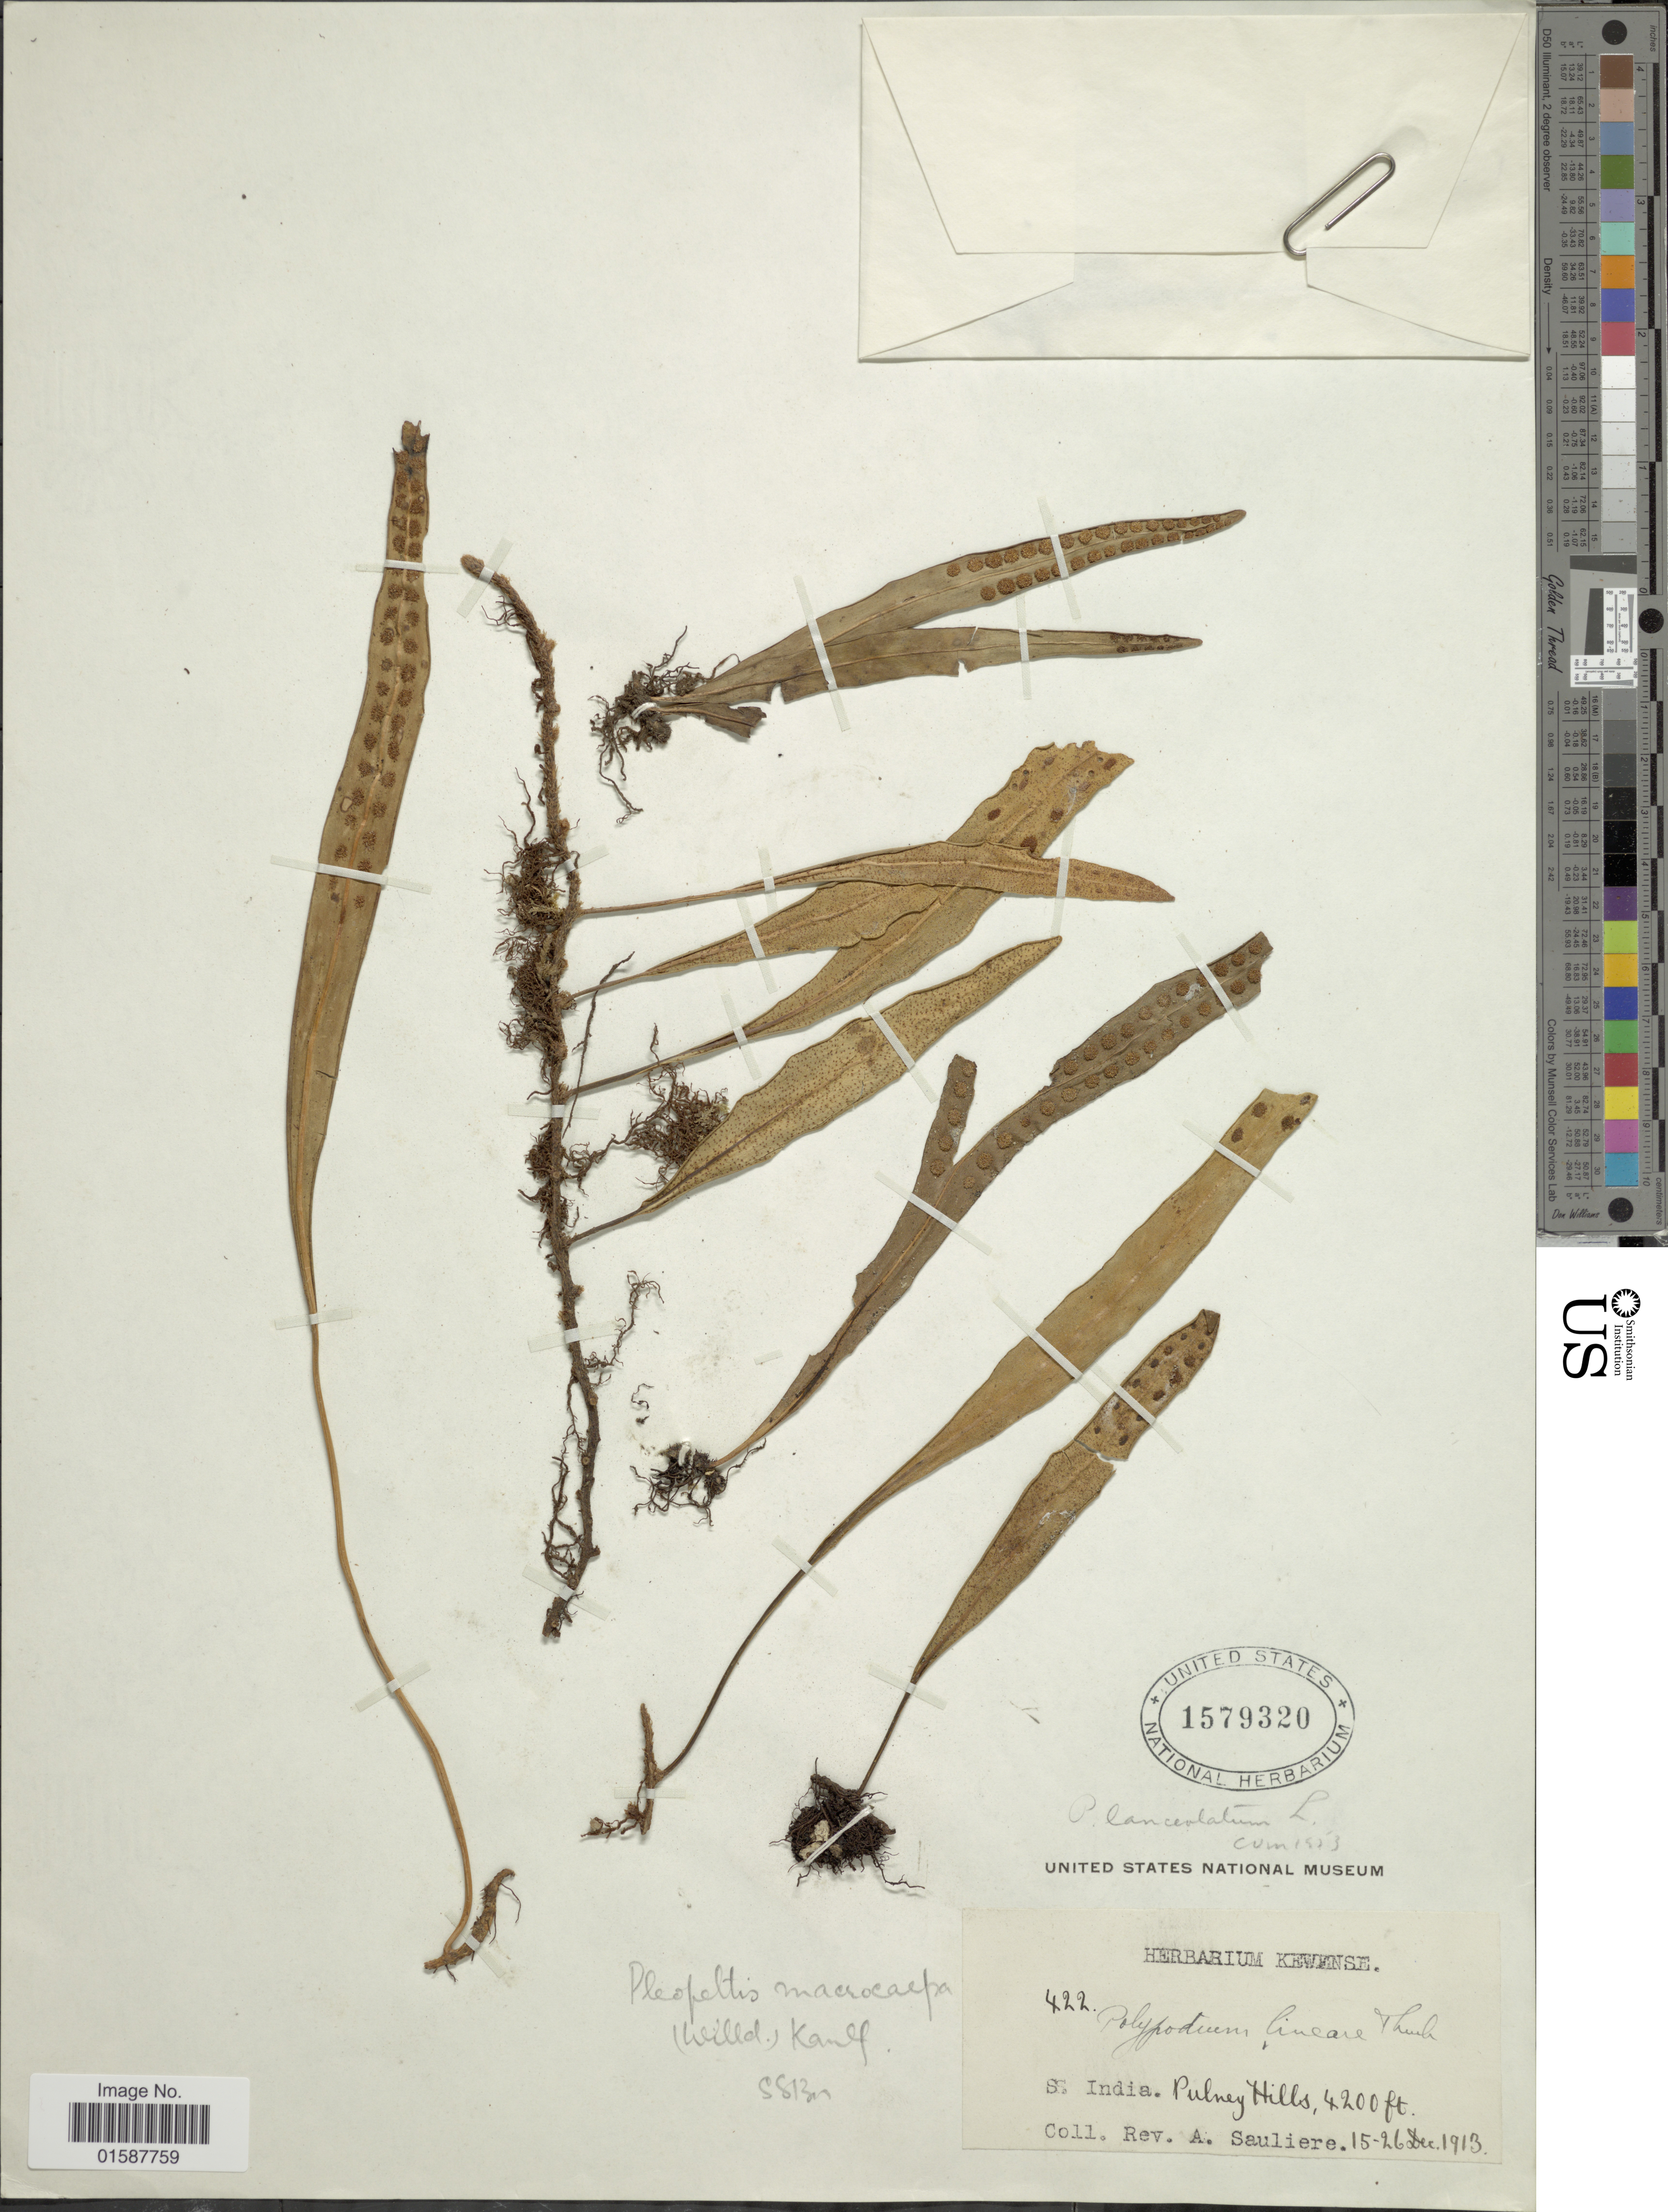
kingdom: Plantae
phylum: Tracheophyta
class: Polypodiopsida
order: Polypodiales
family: Polypodiaceae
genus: Lepisorus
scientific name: Lepisorus lanceolatum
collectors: A. Sauliere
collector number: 422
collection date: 1913-12-15/1913-12-26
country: India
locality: S. India, Pulney Hills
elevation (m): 1280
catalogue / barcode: US 1579320